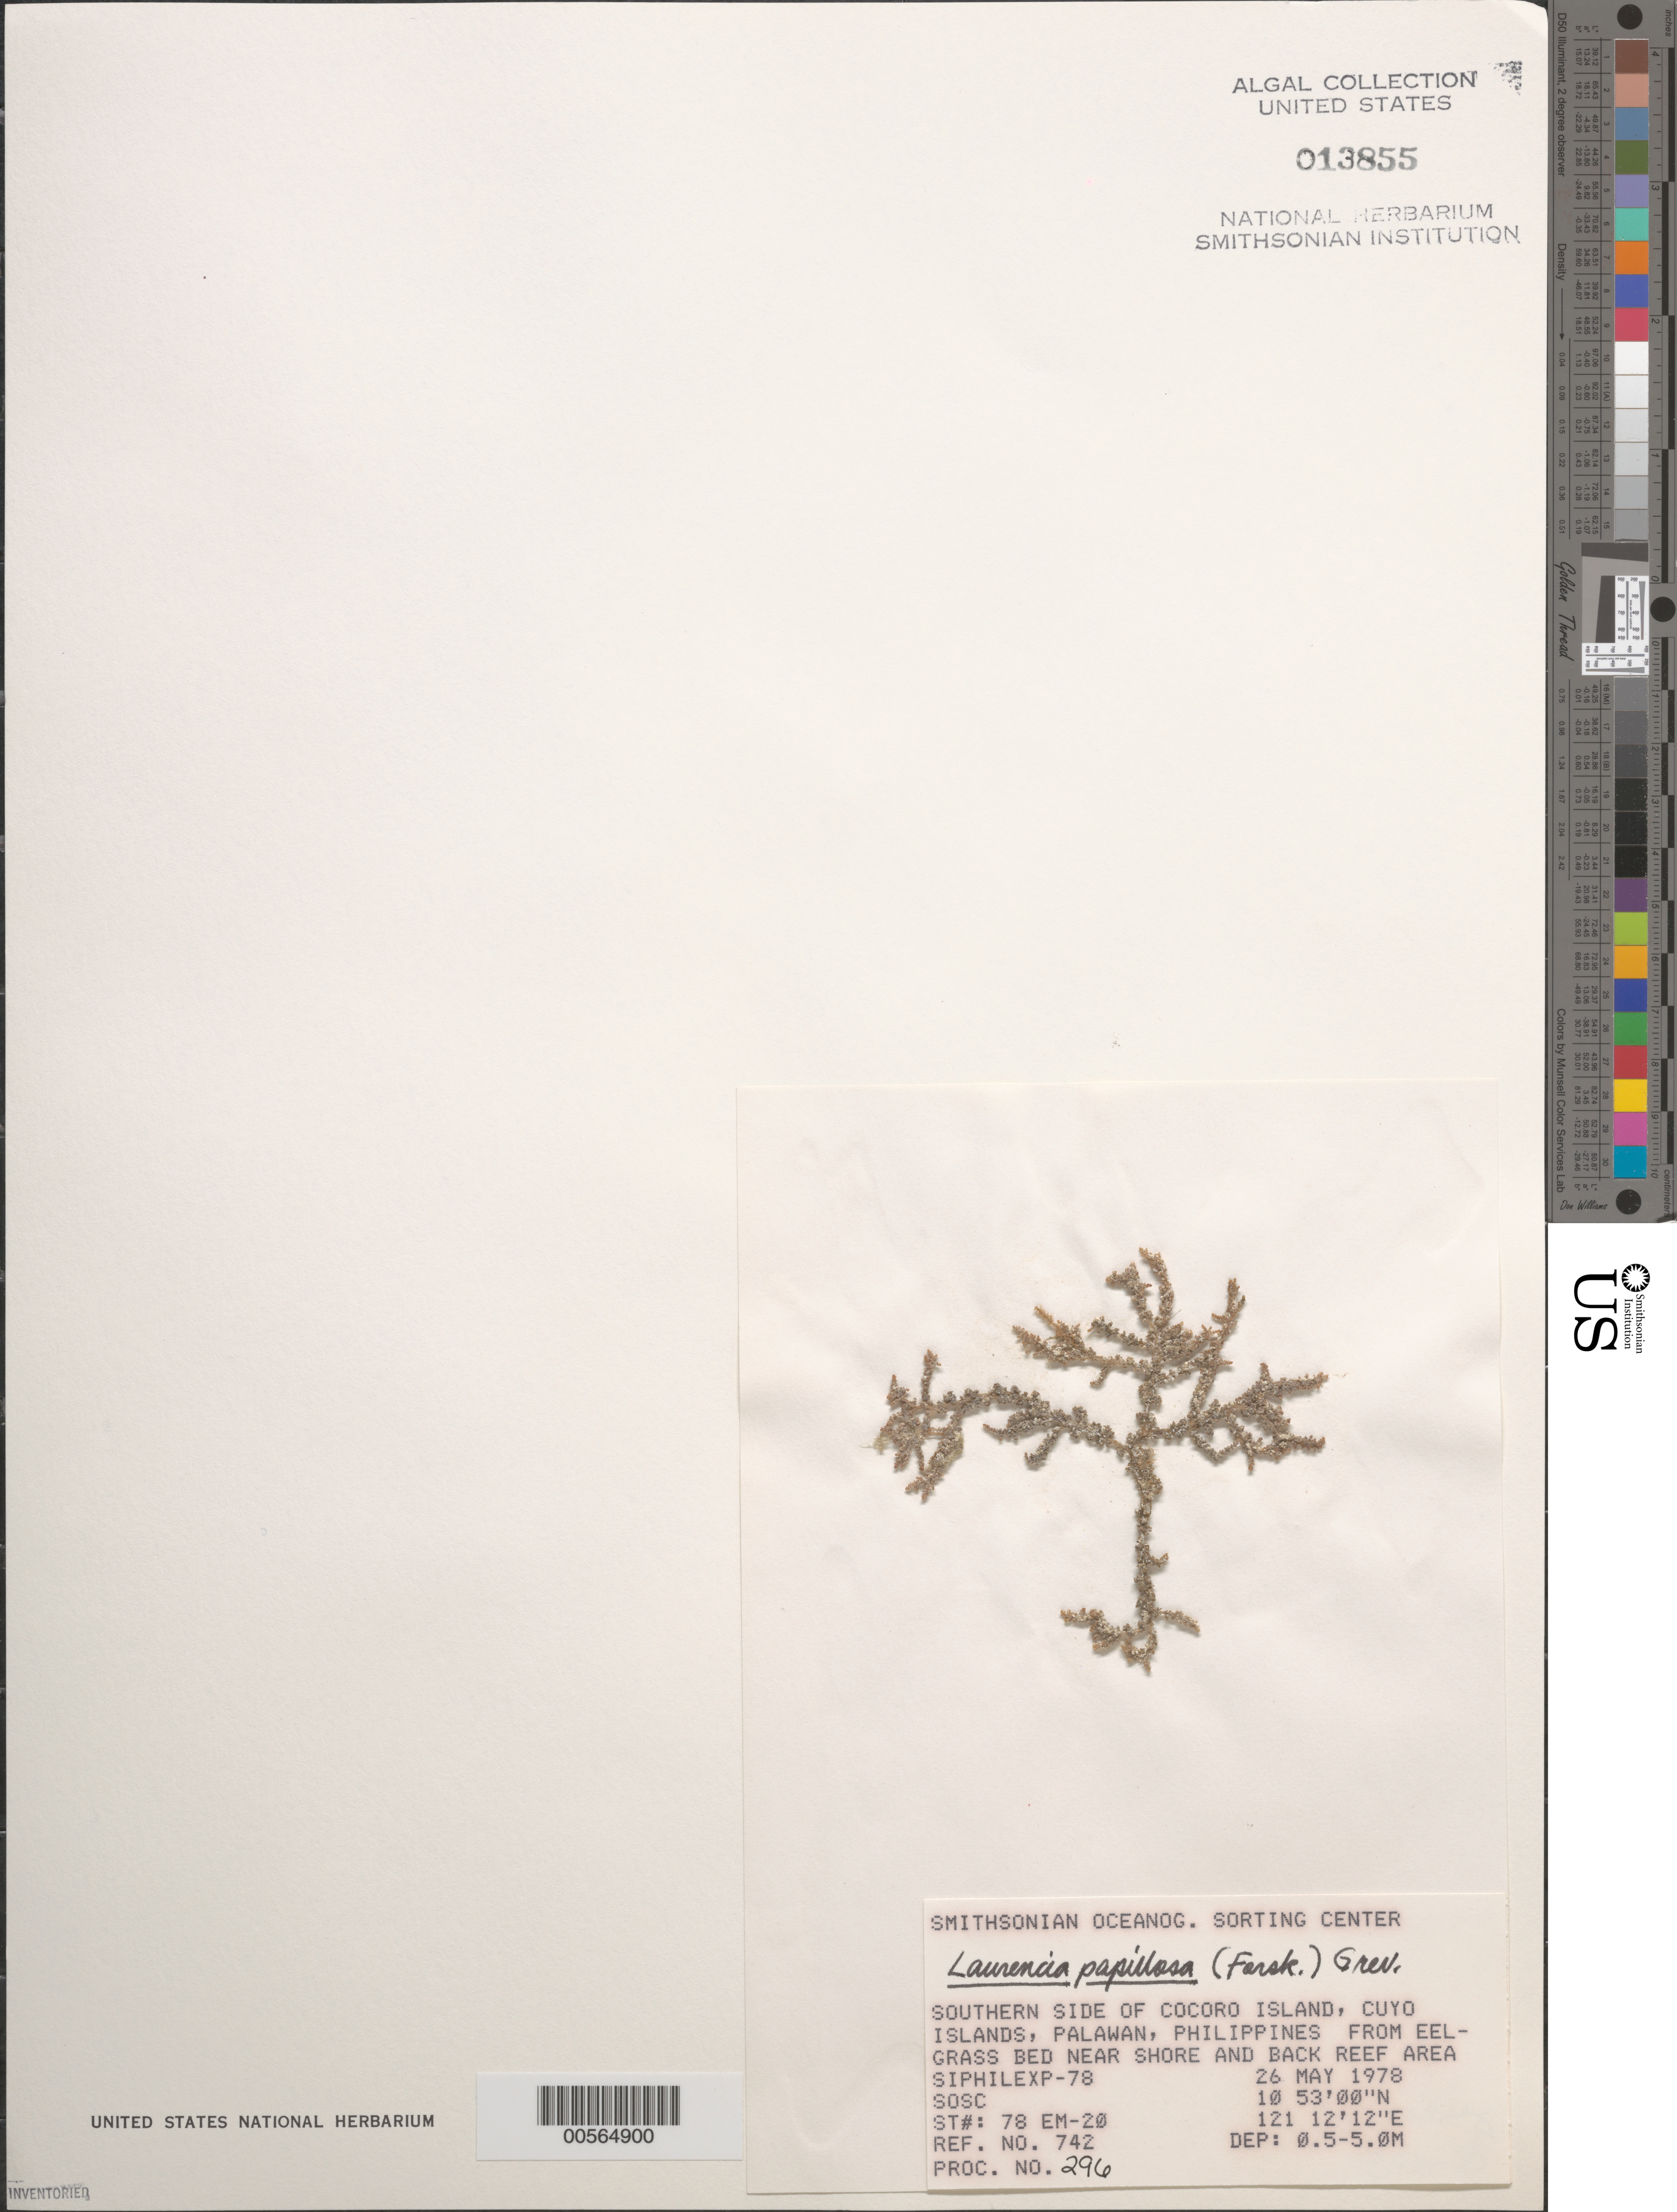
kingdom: Plantae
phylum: Rhodophyta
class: Florideophyceae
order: Ceramiales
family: Rhodomelaceae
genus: Palisada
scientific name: Palisada perforata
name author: (Bory) K.W. Nam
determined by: Algae name updating Project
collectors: SOSC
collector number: Station 78 Em-20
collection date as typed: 26 May 1978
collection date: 1978-05-26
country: Philippines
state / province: Mimaropa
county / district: Palawan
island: Cocoro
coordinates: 10 53' 00" N, 121 12' 12" E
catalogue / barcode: US 13855